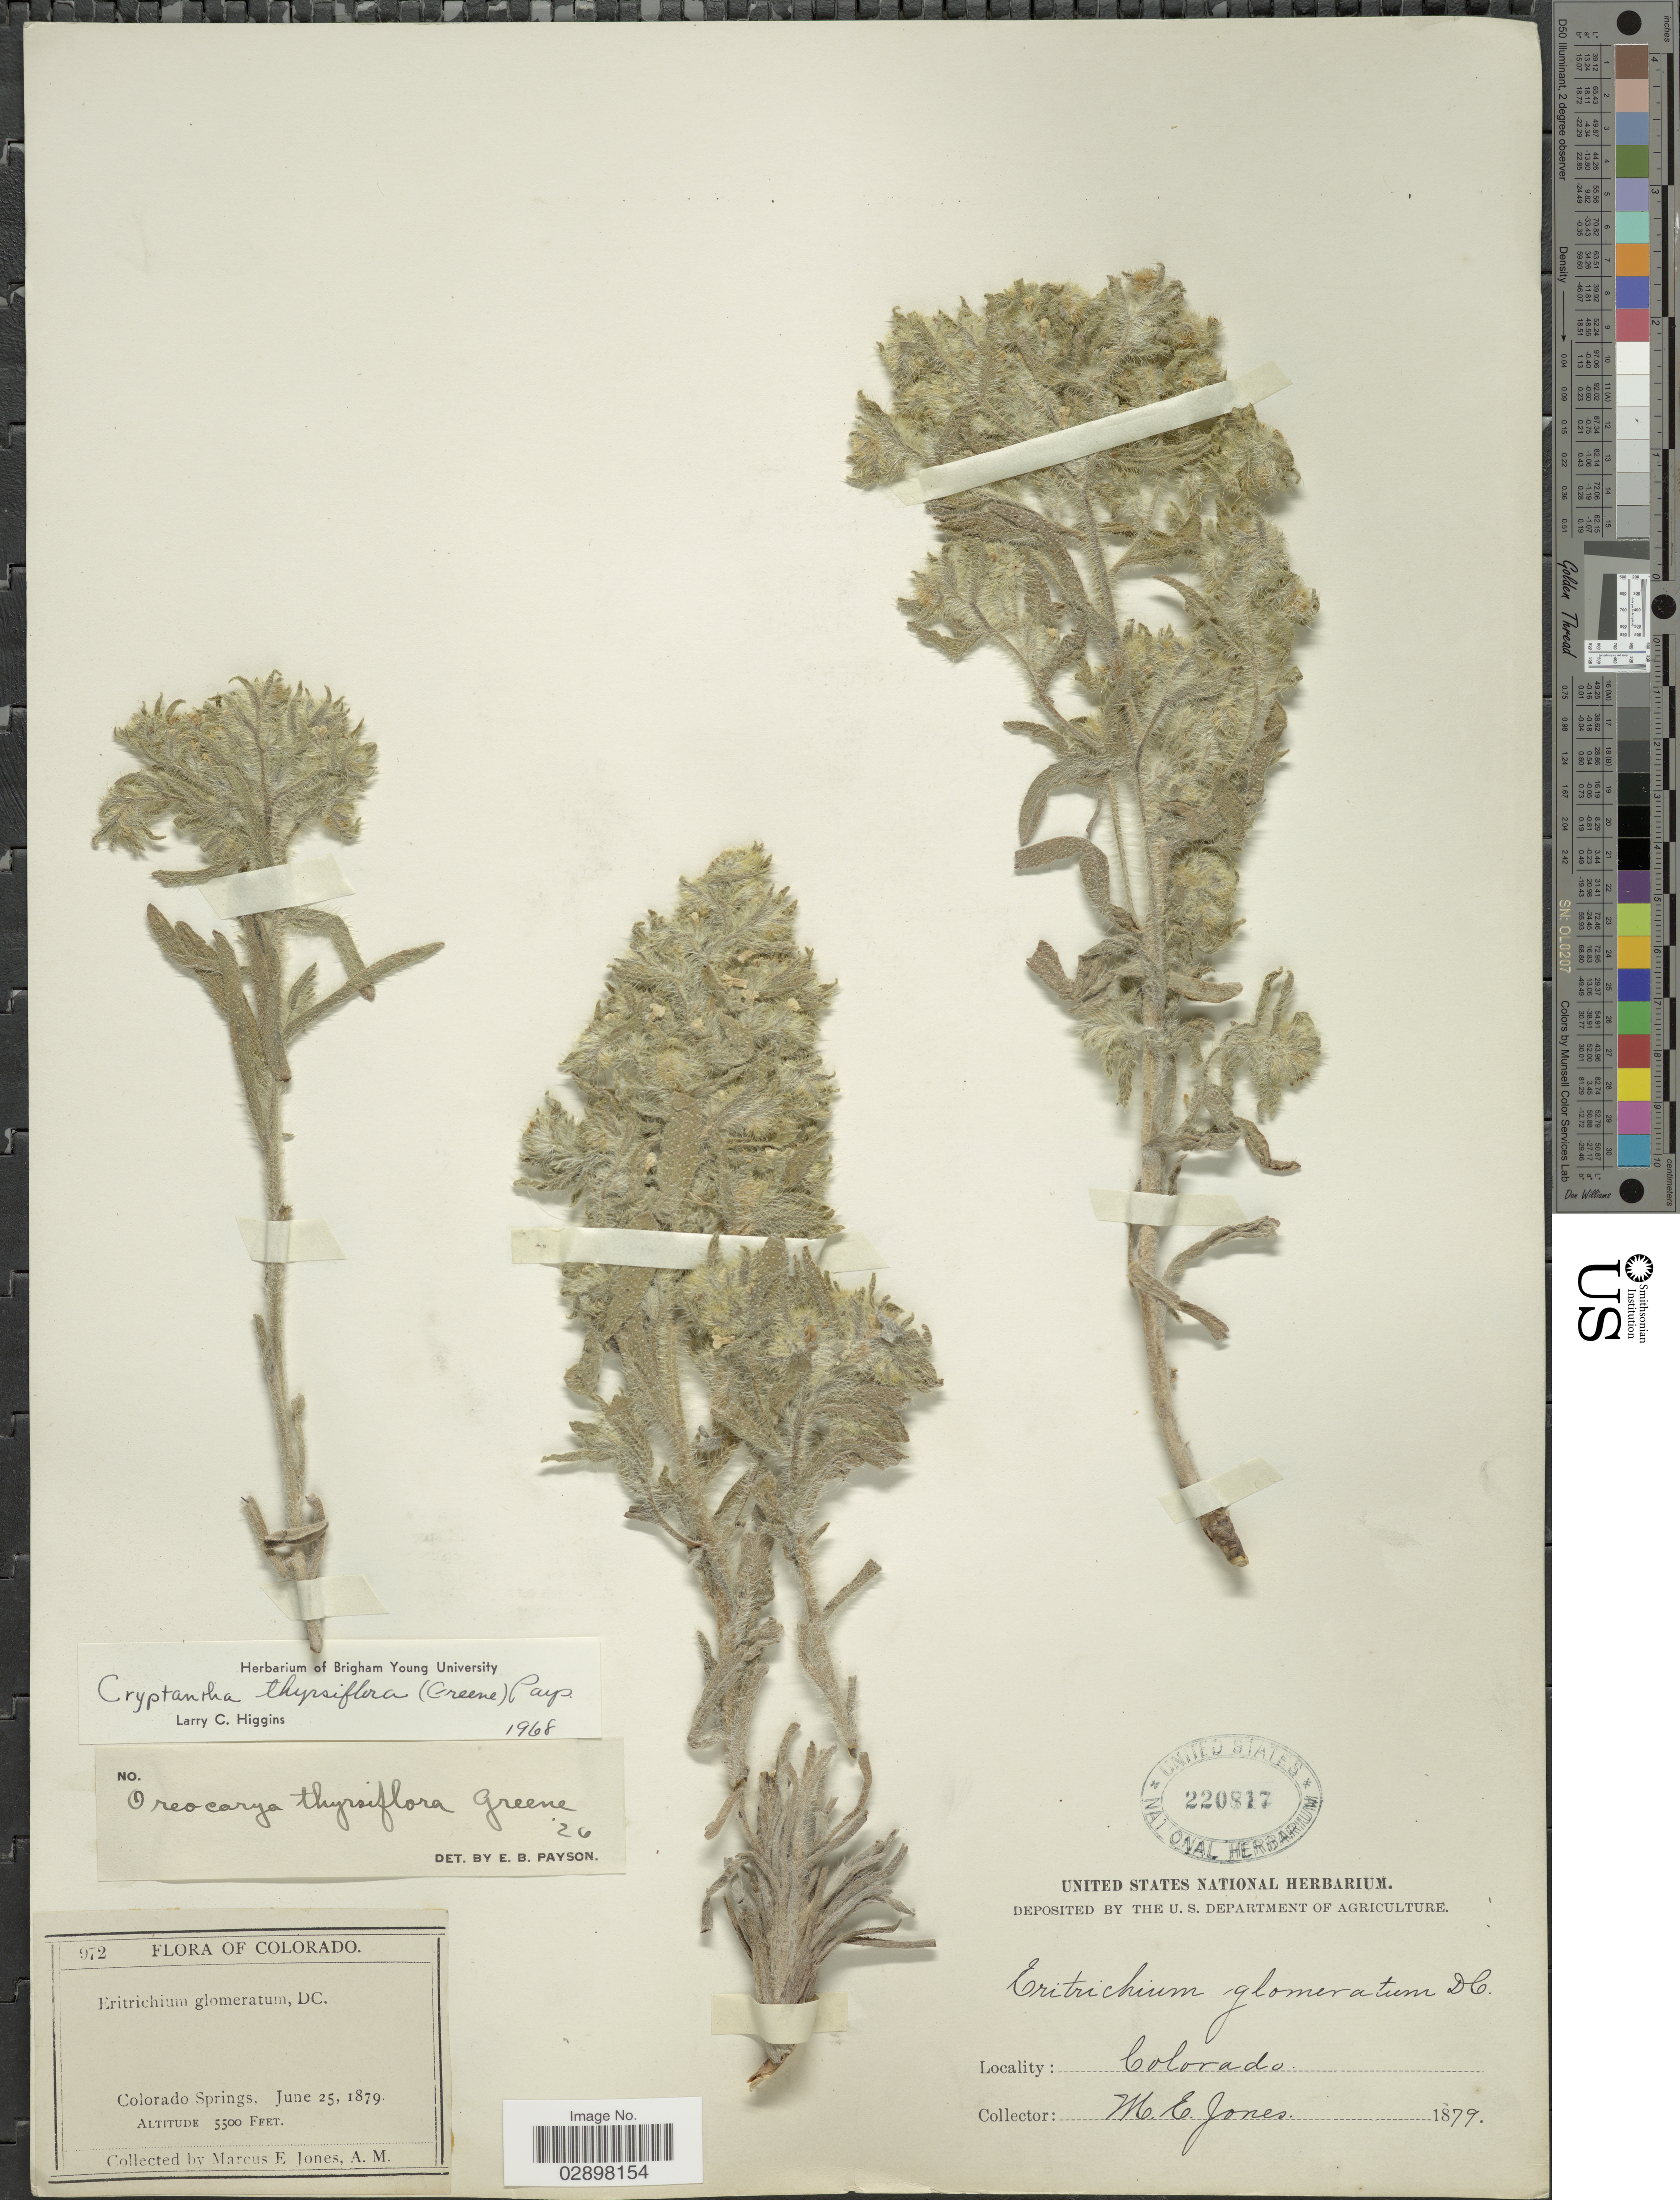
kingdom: Plantae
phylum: Tracheophyta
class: Magnoliopsida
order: Boraginales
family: Boraginaceae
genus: Cryptantha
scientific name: Cryptantha thyrsiflora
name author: (Greene) Payson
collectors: M. E. Jones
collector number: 972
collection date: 1879-06-25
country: United States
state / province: Colorado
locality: Colorado Springs.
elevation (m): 1676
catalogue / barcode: US 220817